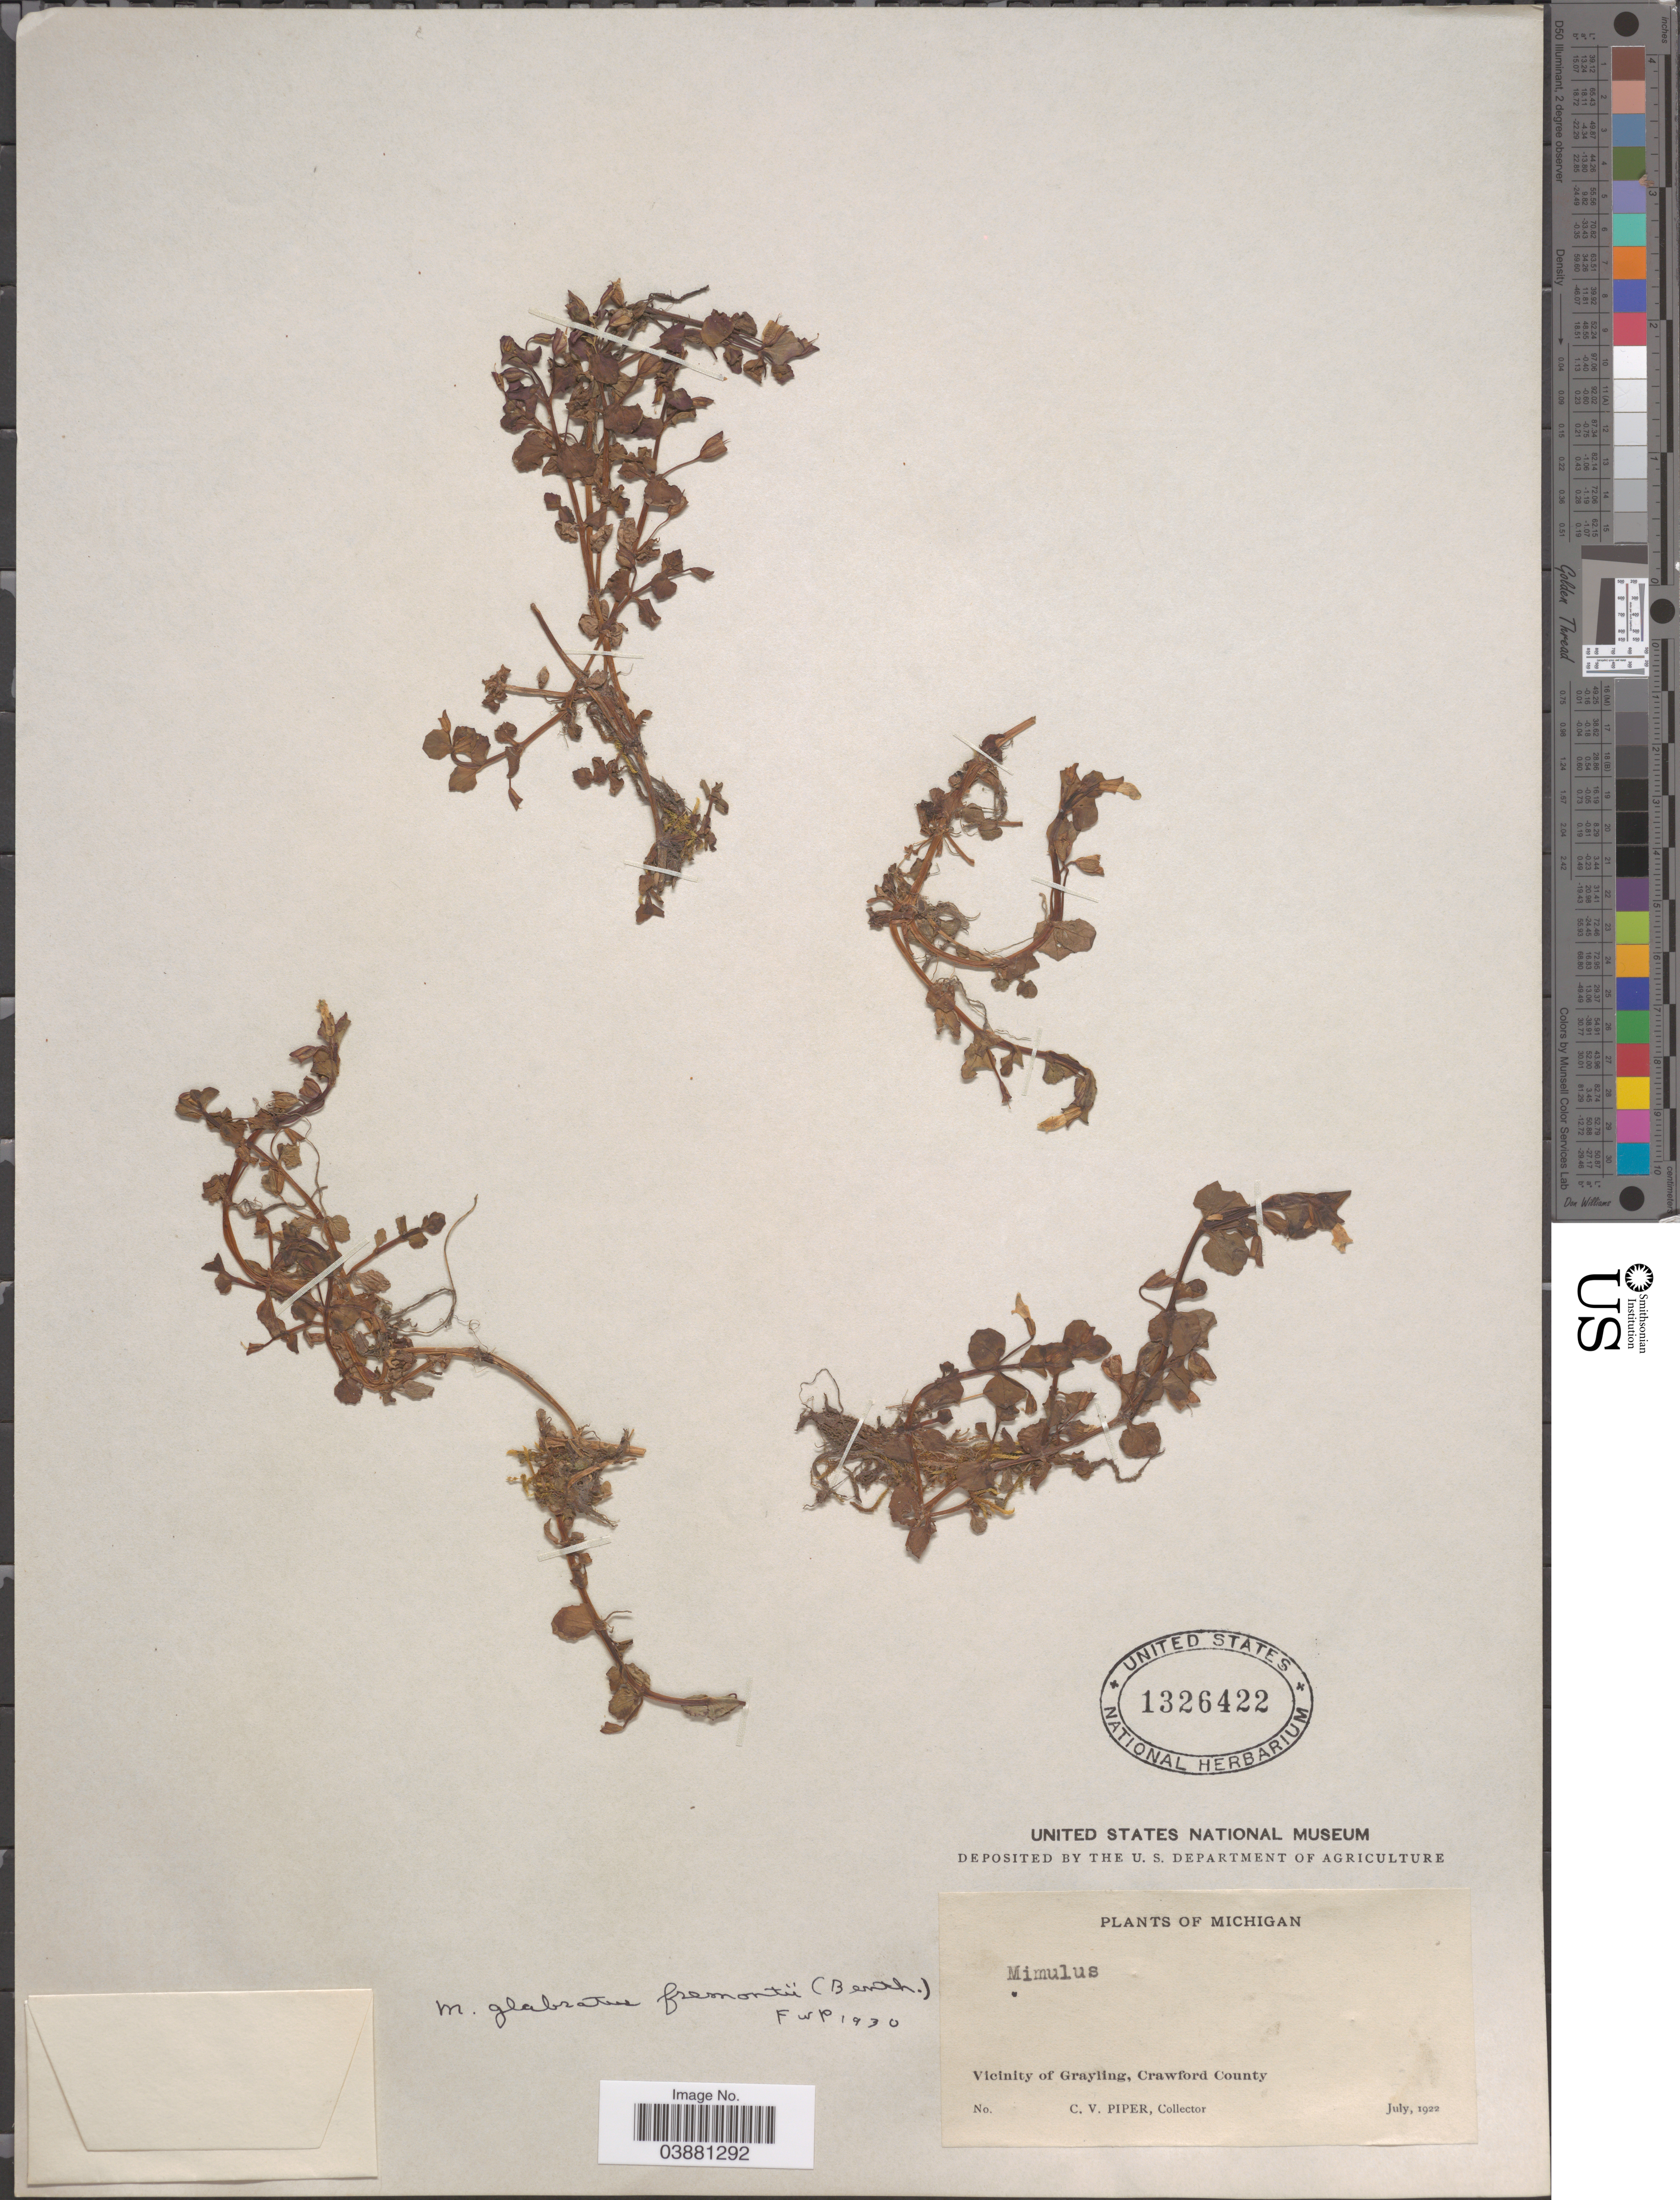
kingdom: Plantae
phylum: Tracheophyta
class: Magnoliopsida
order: Lamiales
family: Phrymaceae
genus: Mimulus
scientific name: Mimulus glabratus var. fremontii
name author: Kunth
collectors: C. V. Piper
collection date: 1922-07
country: United States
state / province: Michigan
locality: Vicinity of Grayling, Crawford County.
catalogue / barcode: US 1326422